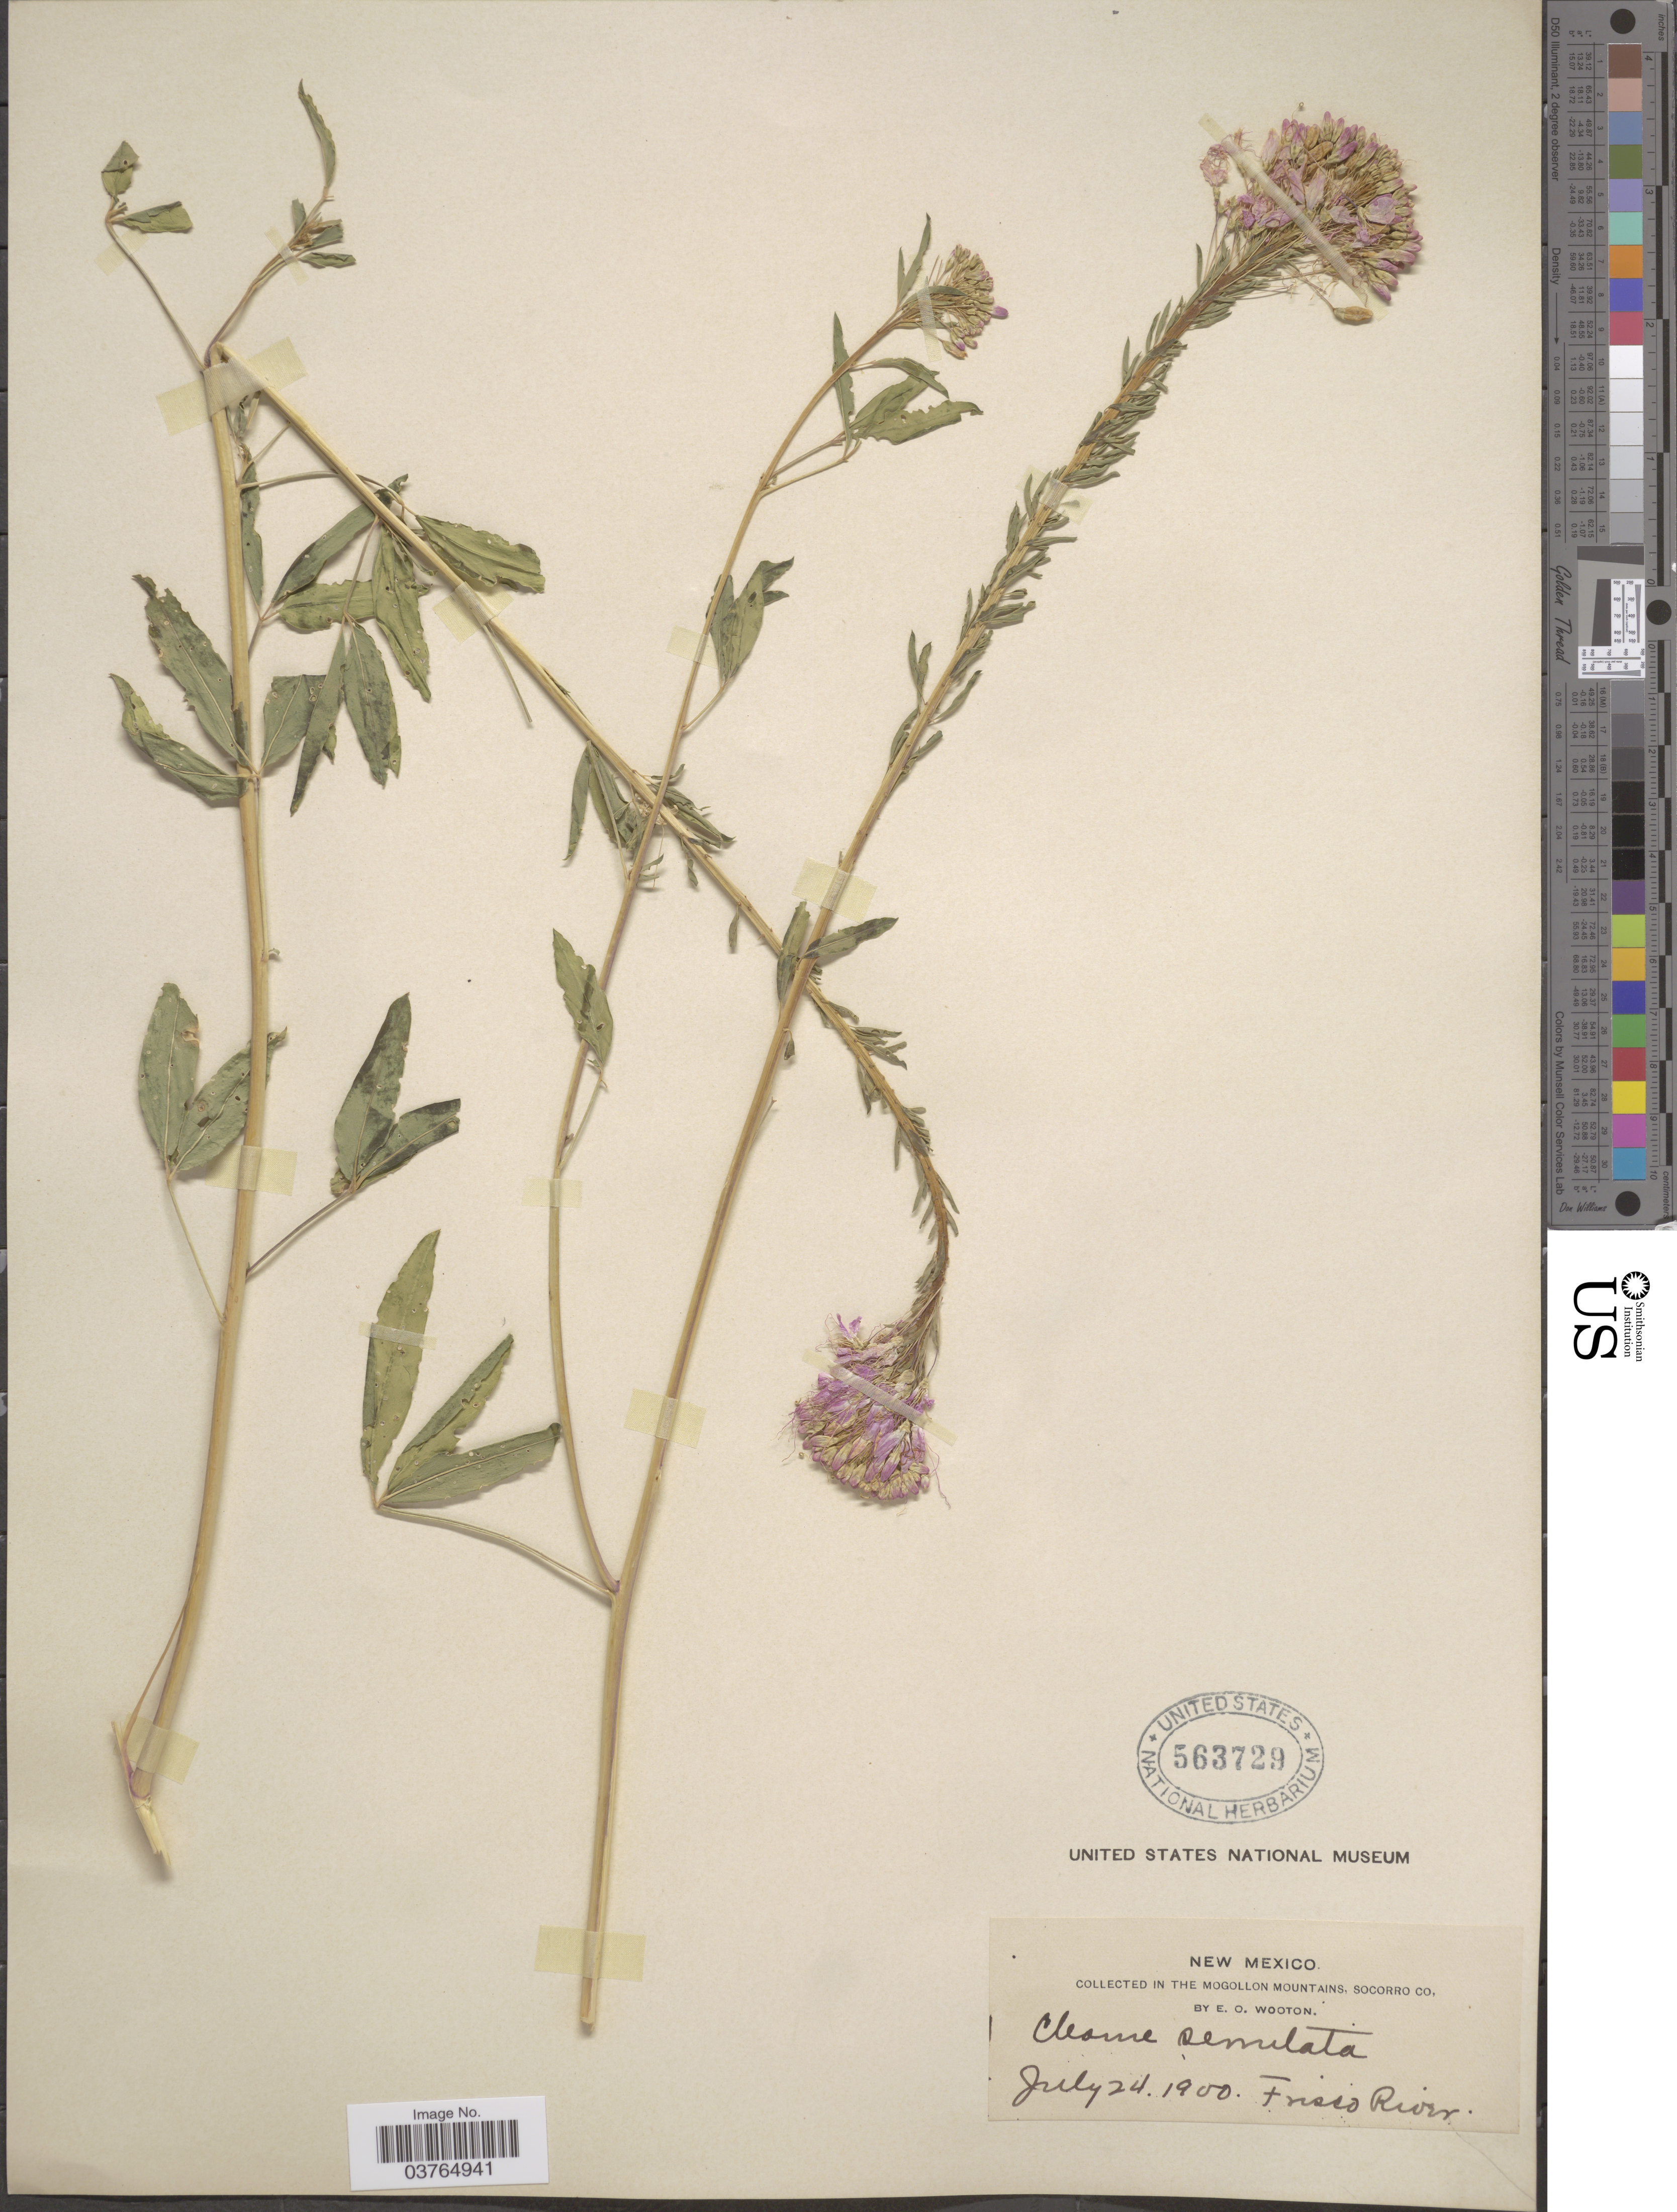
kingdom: Plantae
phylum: Tracheophyta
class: Magnoliopsida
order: Brassicales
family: Cleomaceae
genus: Cleomella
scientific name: Cleomella serrulata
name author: (Pursh) Roalson & J.C. Hall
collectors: E. O. Wooton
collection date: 1900-07-24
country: United States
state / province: New Mexico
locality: In the Mogollon Mountains, Socorro Co. Frisco River.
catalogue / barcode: US 563729